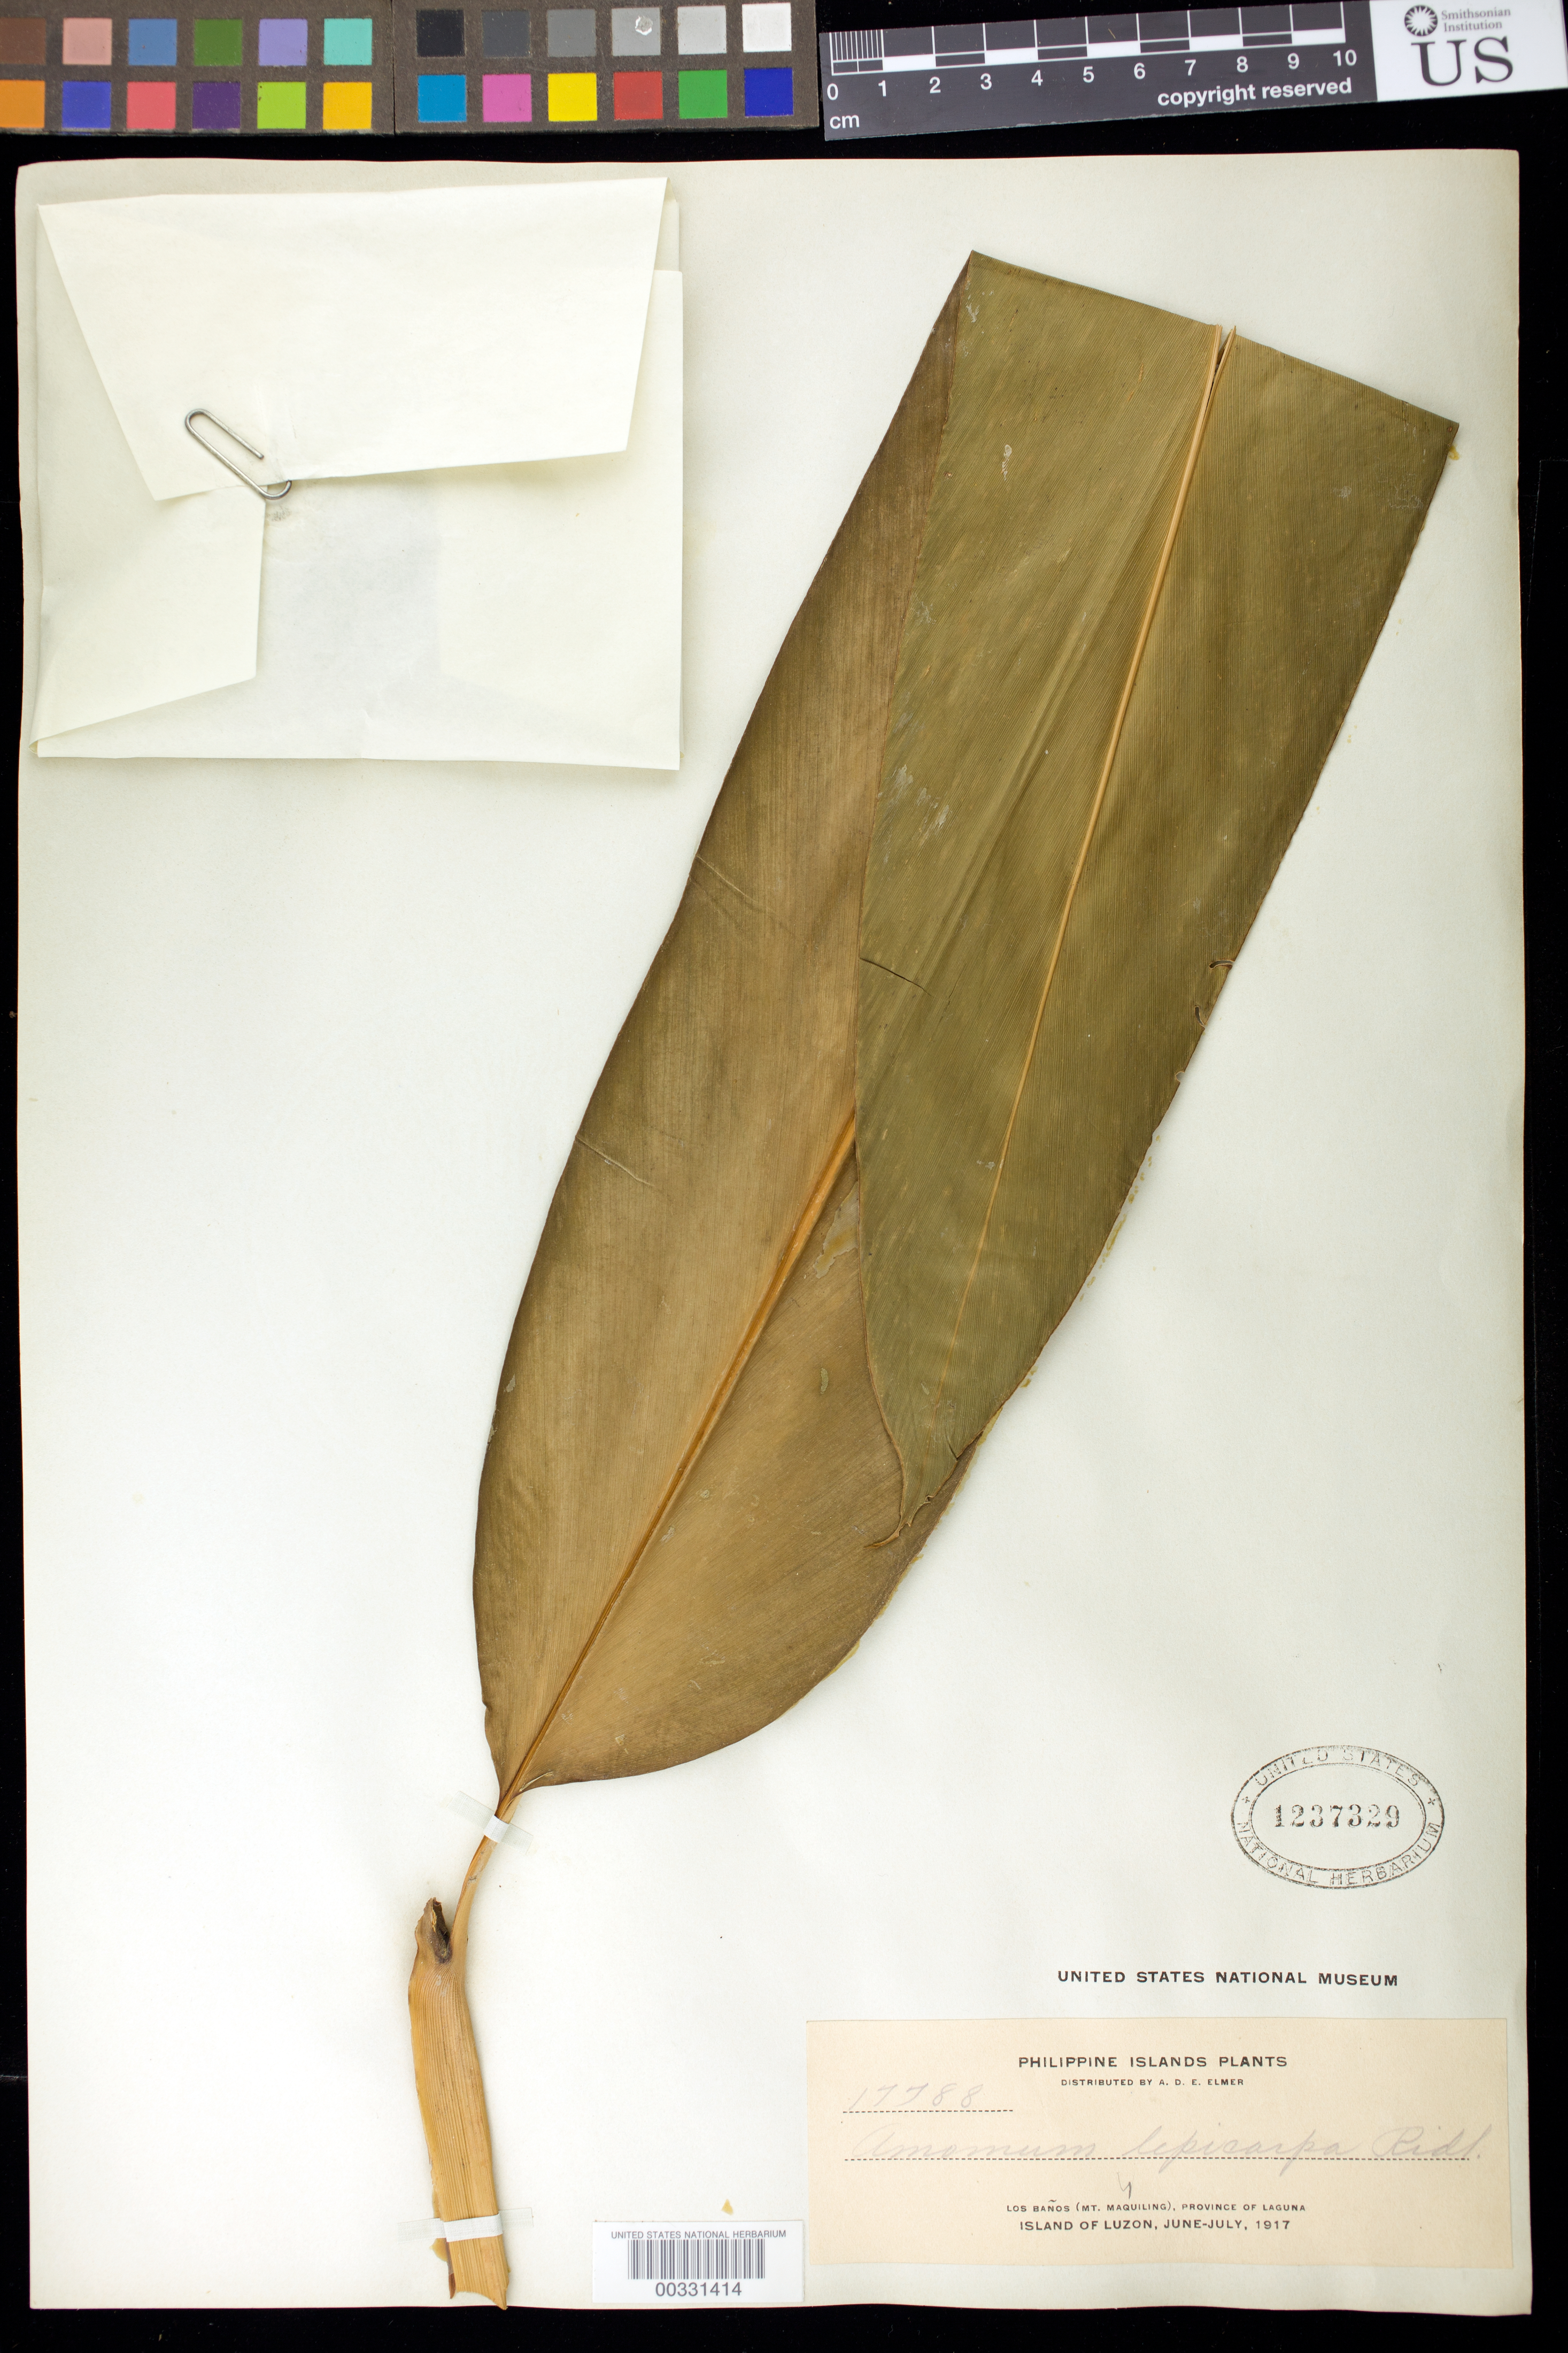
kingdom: Plantae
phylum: Tracheophyta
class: Liliopsida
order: Zingiberales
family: Zingiberaceae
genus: Etlingera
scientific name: Etlingera alba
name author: (K. Schum.) A.D. Poulsen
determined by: Docot, Rudolph Valentino A.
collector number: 17788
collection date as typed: Jun 1917 to -- Jul 1917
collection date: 1917-06/1917-07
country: Philippines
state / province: Calabarzon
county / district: Laguna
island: Luzon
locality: Los banos (mt maquiling)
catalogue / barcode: US 1237329